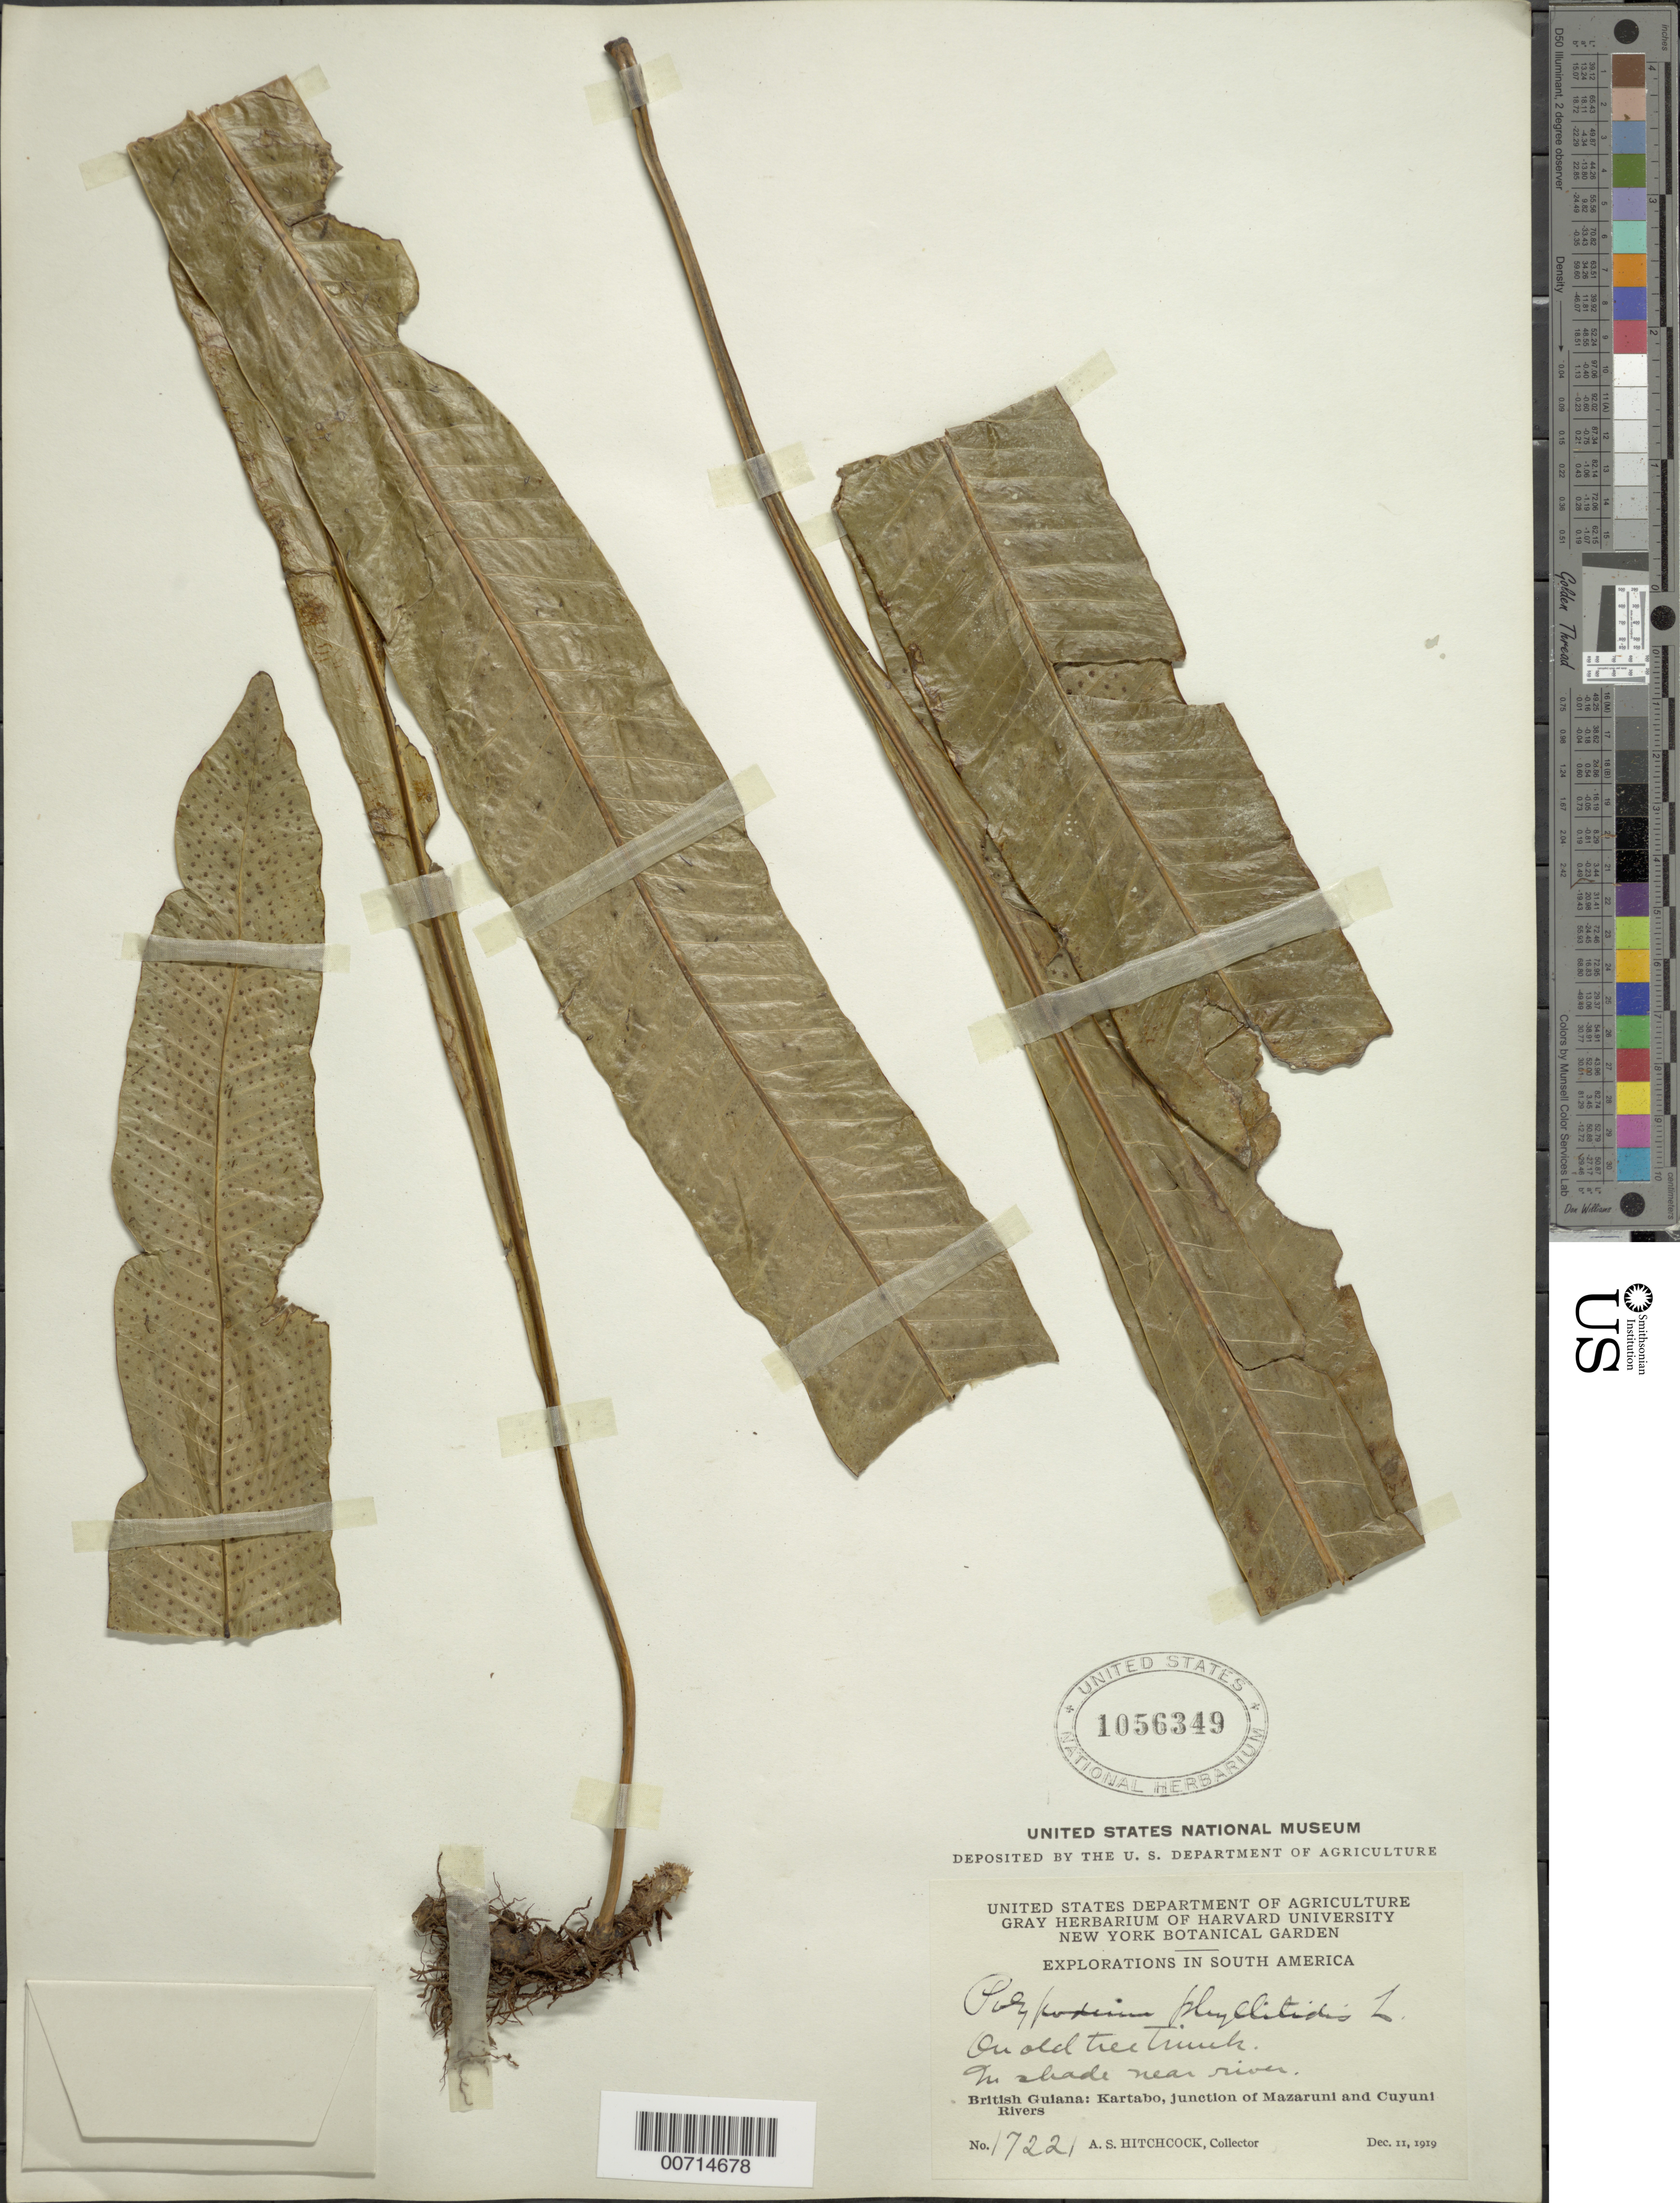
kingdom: Plantae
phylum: Tracheophyta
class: Polypodiopsida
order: Polypodiales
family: Polypodiaceae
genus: Campyloneurum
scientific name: Campyloneurum phyllitidis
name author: (L.) C. Presl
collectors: A. S. Hitchcock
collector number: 17221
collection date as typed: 11-Dec-19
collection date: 1919-12-11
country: Guyana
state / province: Cuyuni-Mazaruni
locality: Kartabo Station, junction of Mazaruni and Cuyuni Rivers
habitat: Shade near river; on old tree trunk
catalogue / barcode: US 1056349